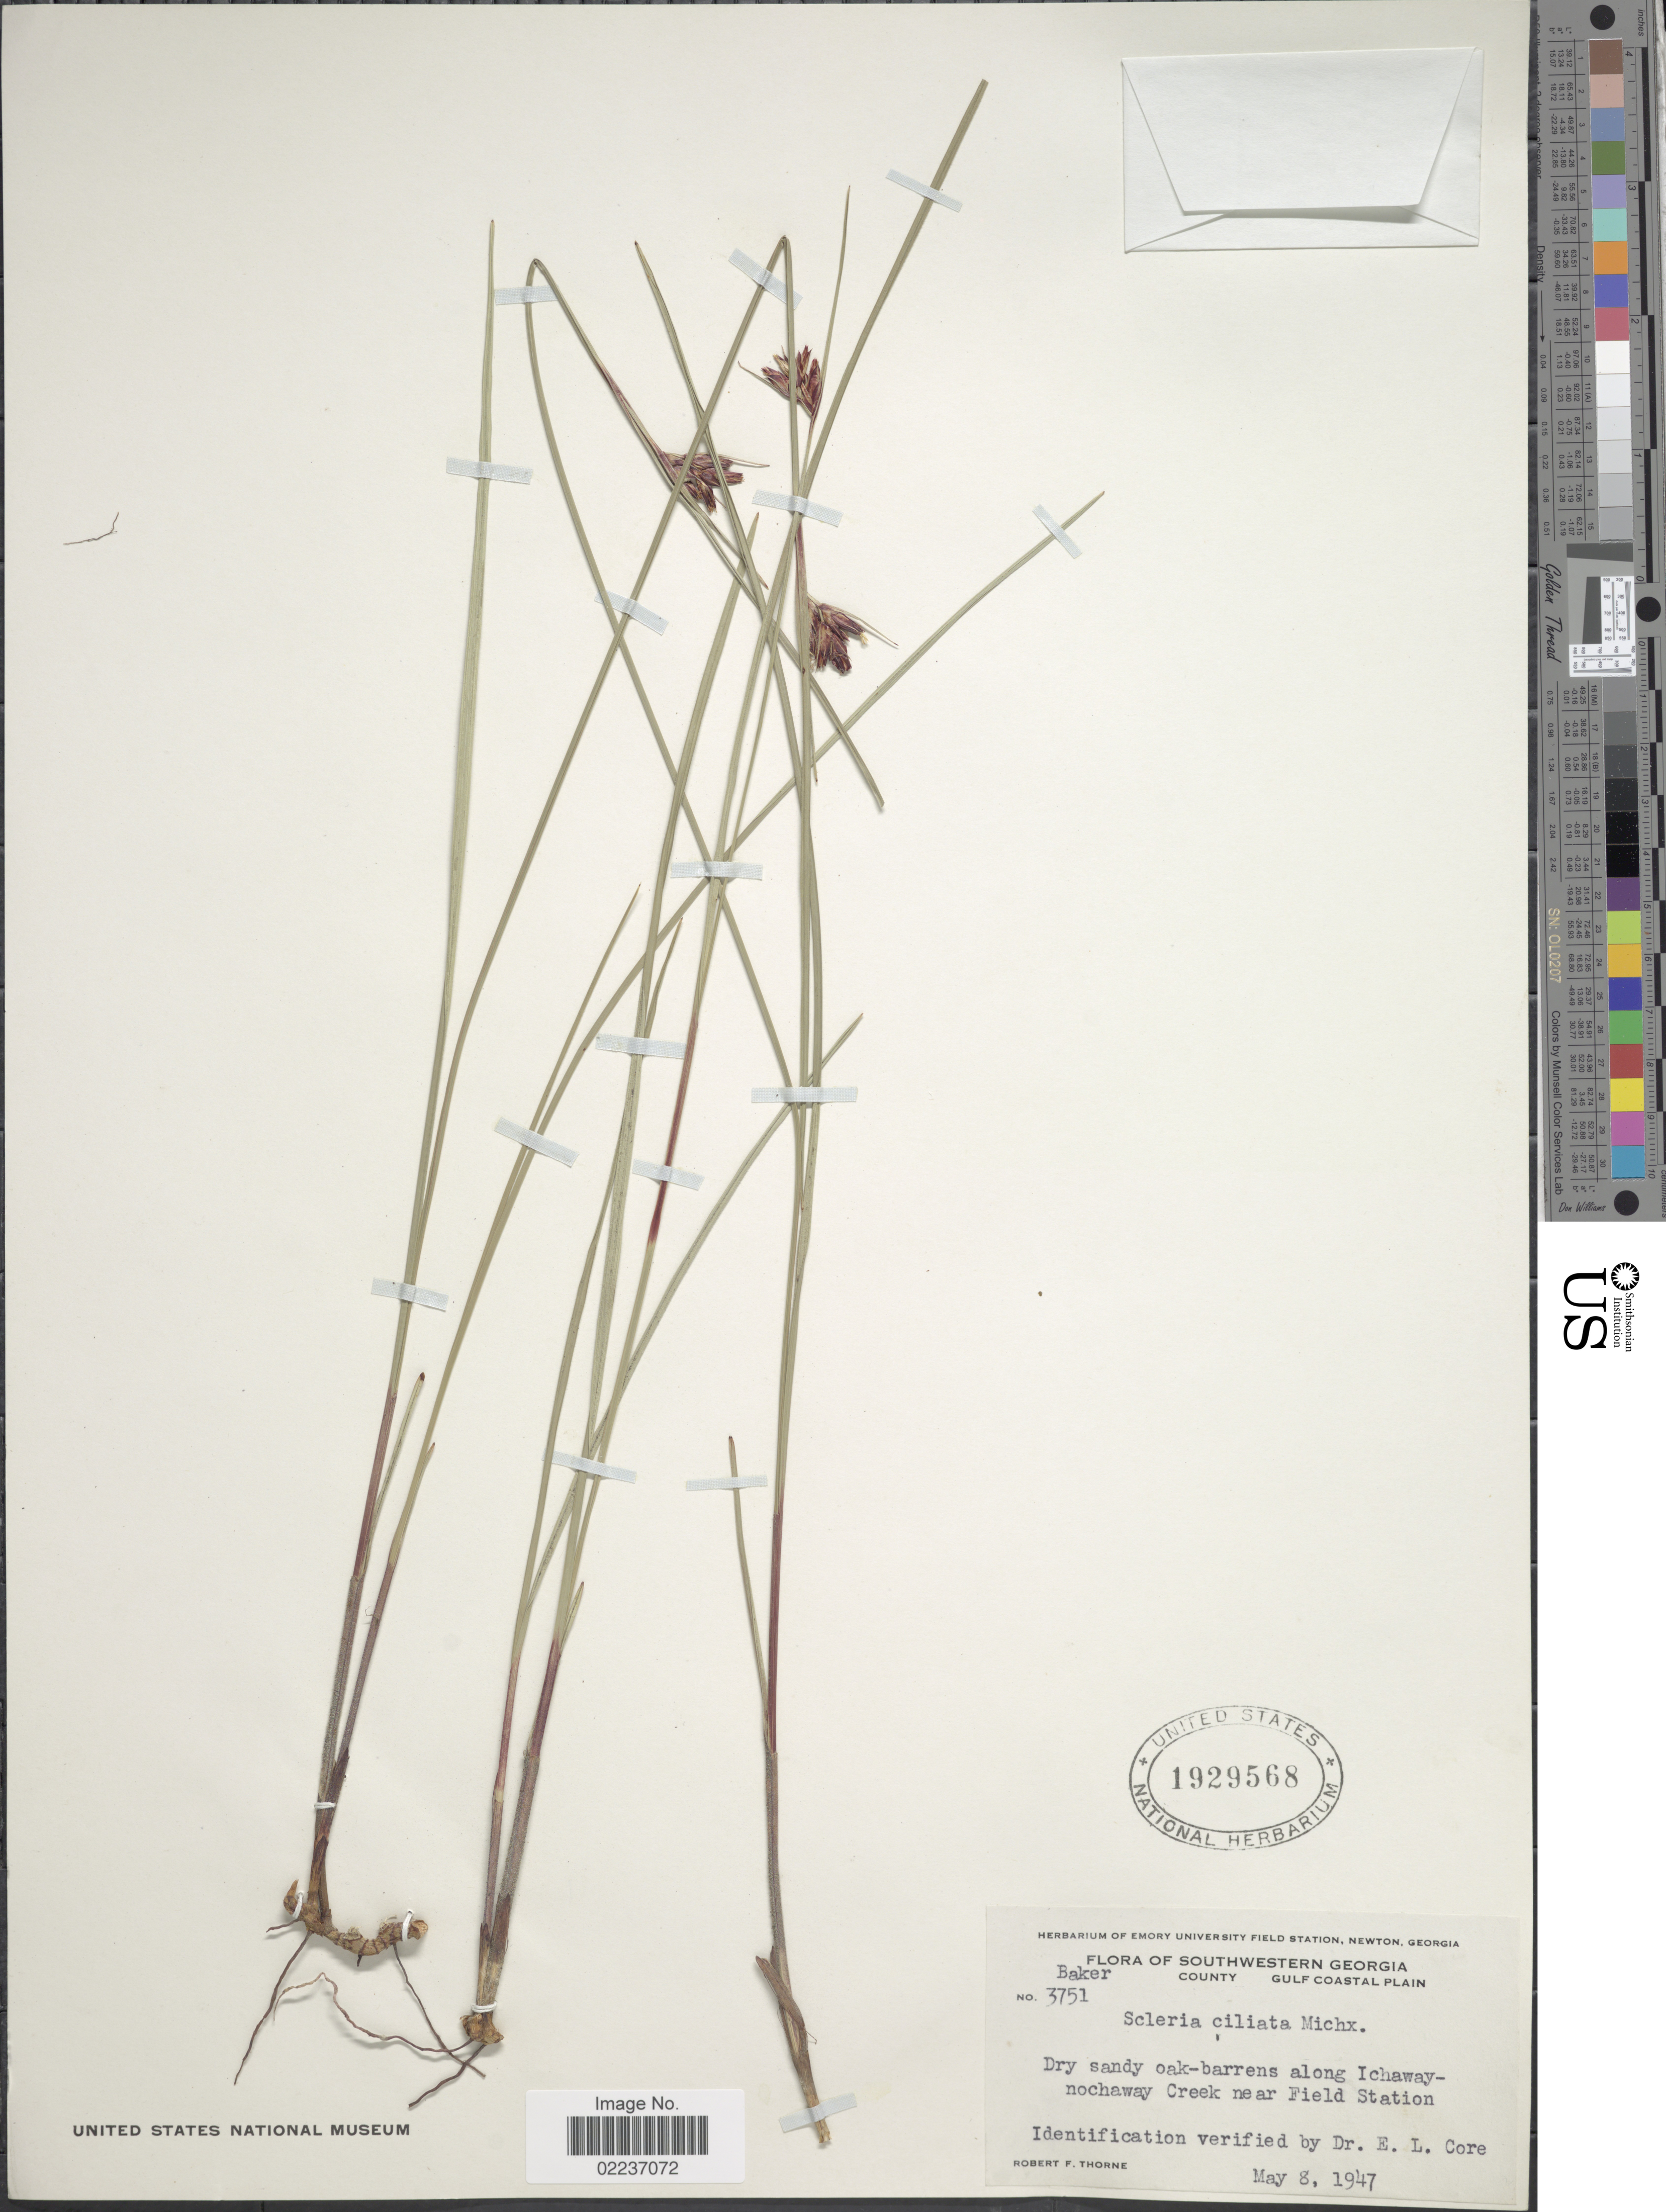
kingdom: Plantae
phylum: Tracheophyta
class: Liliopsida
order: Poales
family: Cyperaceae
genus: Scleria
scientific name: Scleria ciliata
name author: Michx.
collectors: R. F. Thorne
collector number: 3751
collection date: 1947-05-08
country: United States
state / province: Georgia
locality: Southwestern Georgia, Baker County, Gulf Coastal Plain, dry sandy oak-barrens along ichaway-nonchaway Creek near Field Station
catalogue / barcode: US 1929568